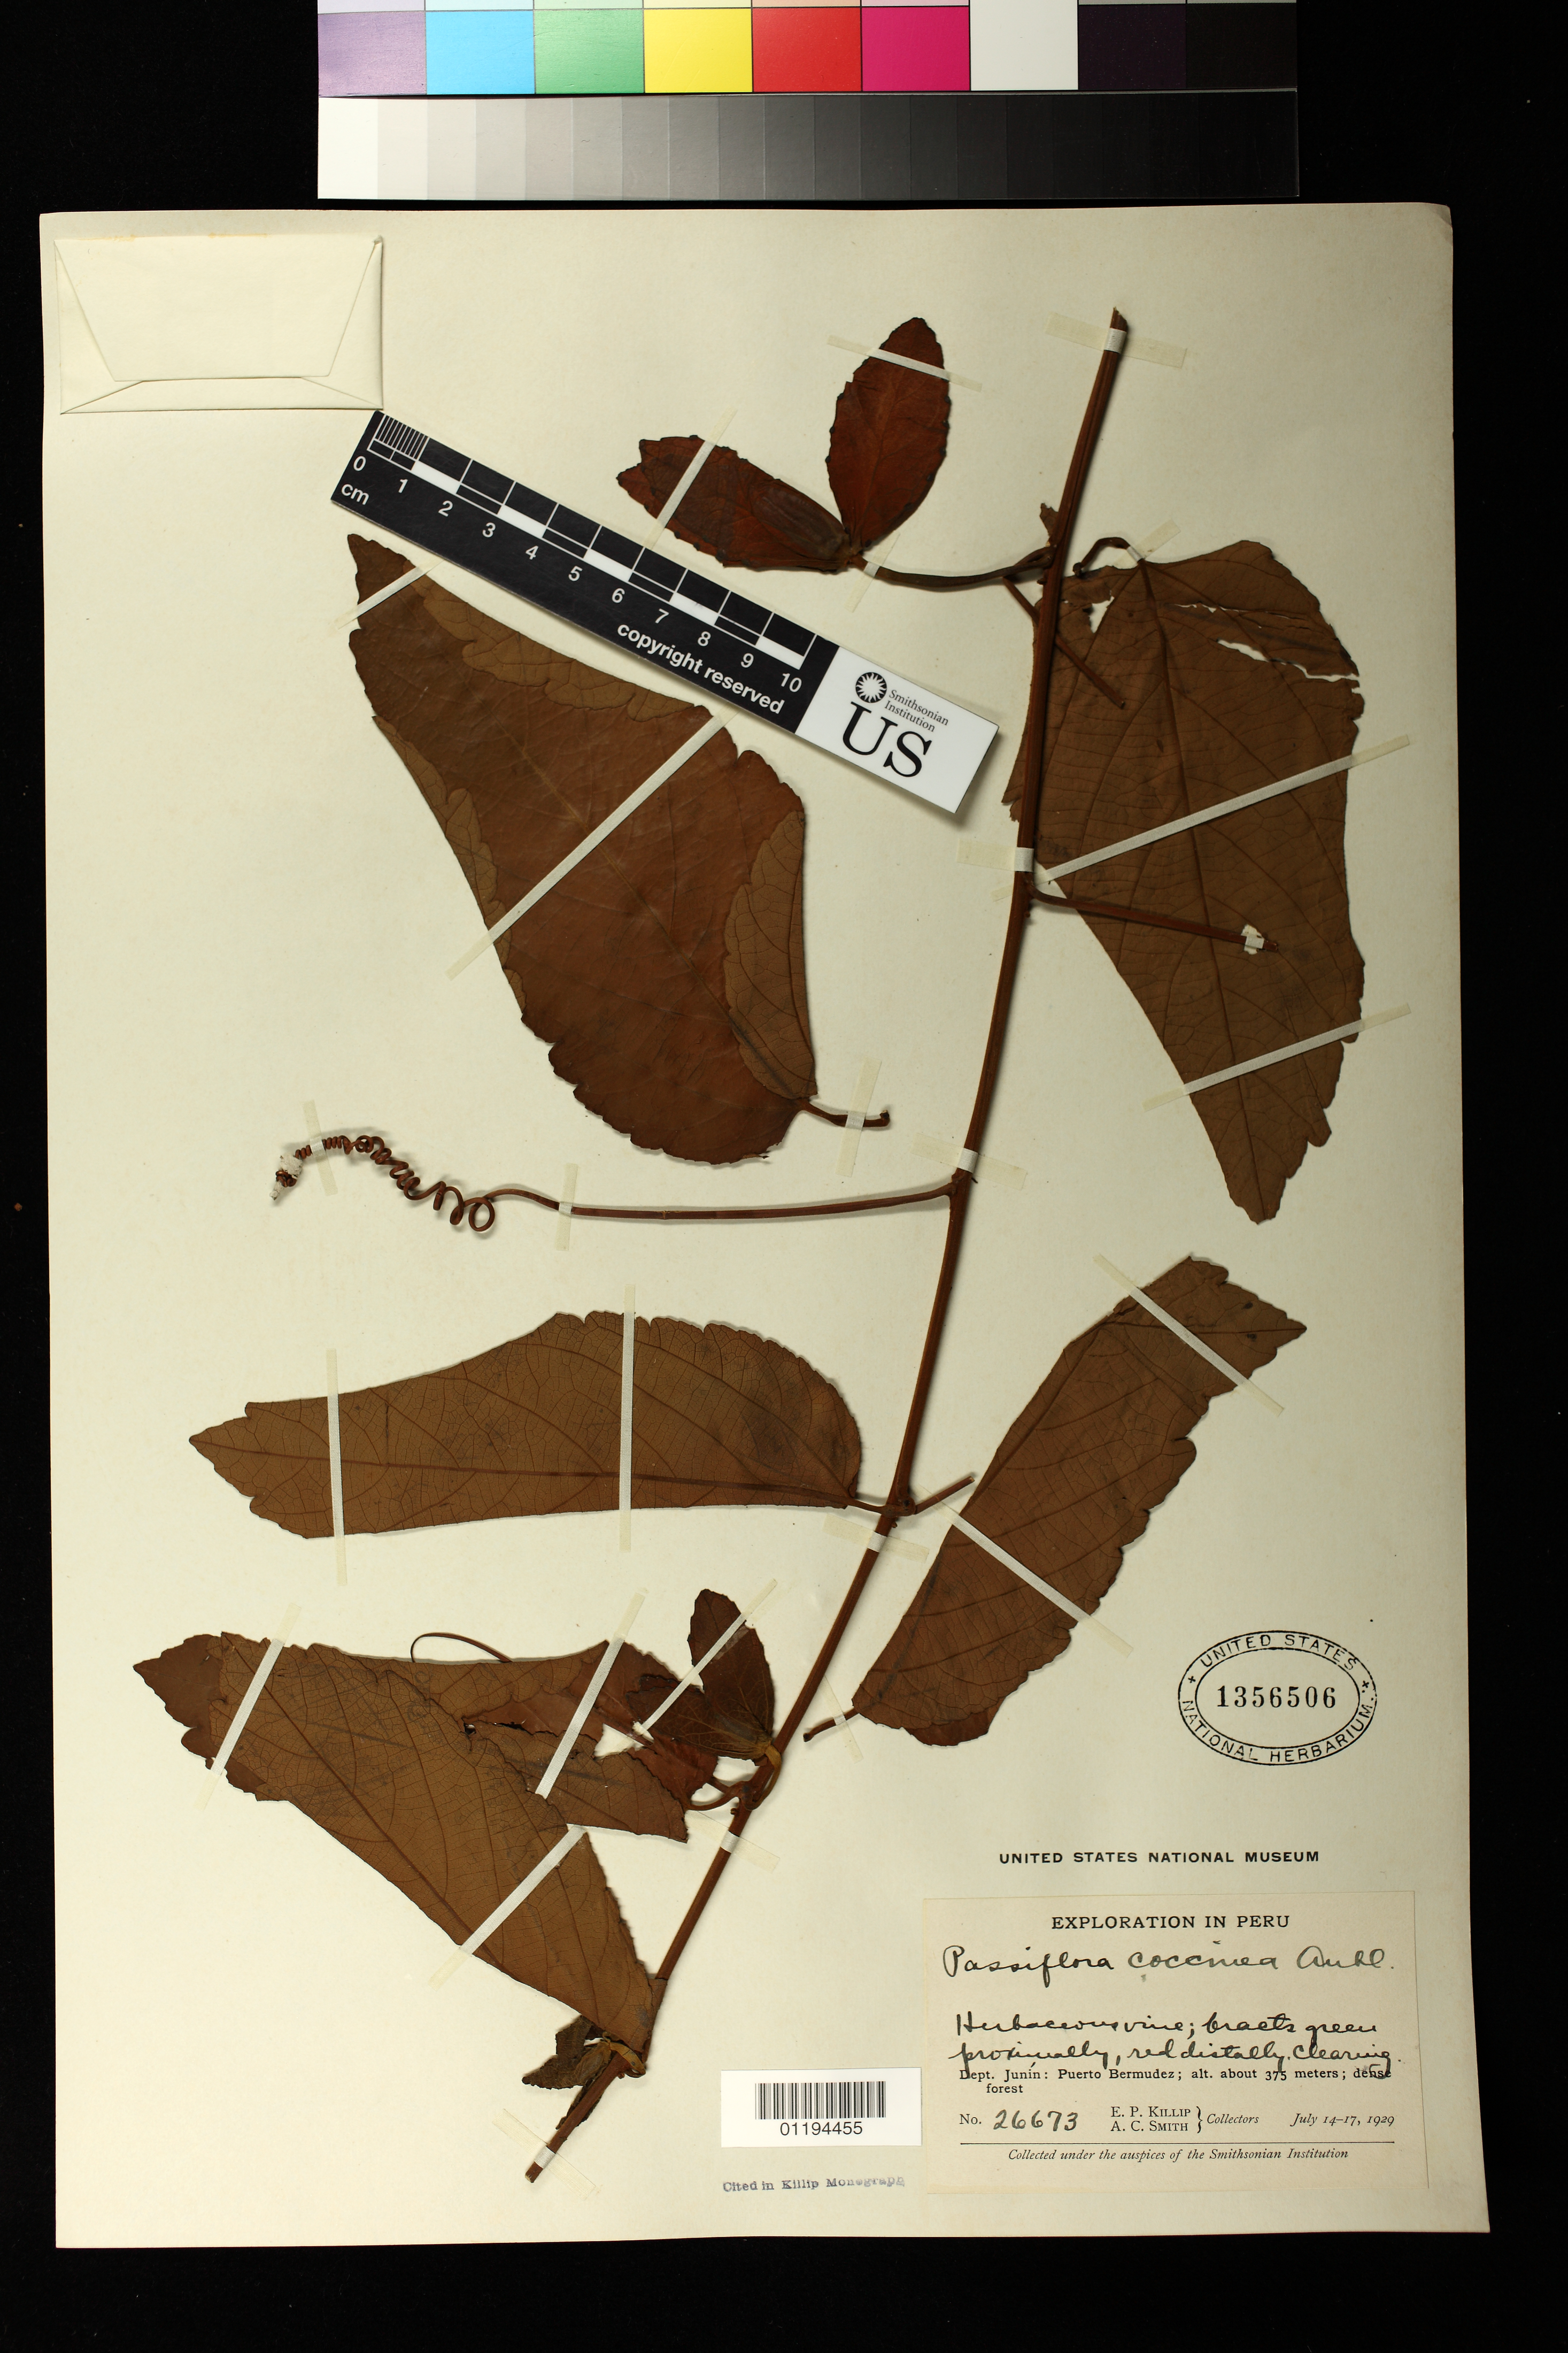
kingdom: Plantae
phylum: Tracheophyta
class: Magnoliopsida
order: Malpighiales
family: Passifloraceae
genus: Passiflora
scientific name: Passiflora coccinea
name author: Aubl.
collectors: E. P. Killip & A. C. Smith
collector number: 26673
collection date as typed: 14 Jul 1929 to 17 Jul 1929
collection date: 1929-07-14/1929-07-17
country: Peru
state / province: Junín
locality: Puerto Bermudez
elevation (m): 375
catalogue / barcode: US 1356506